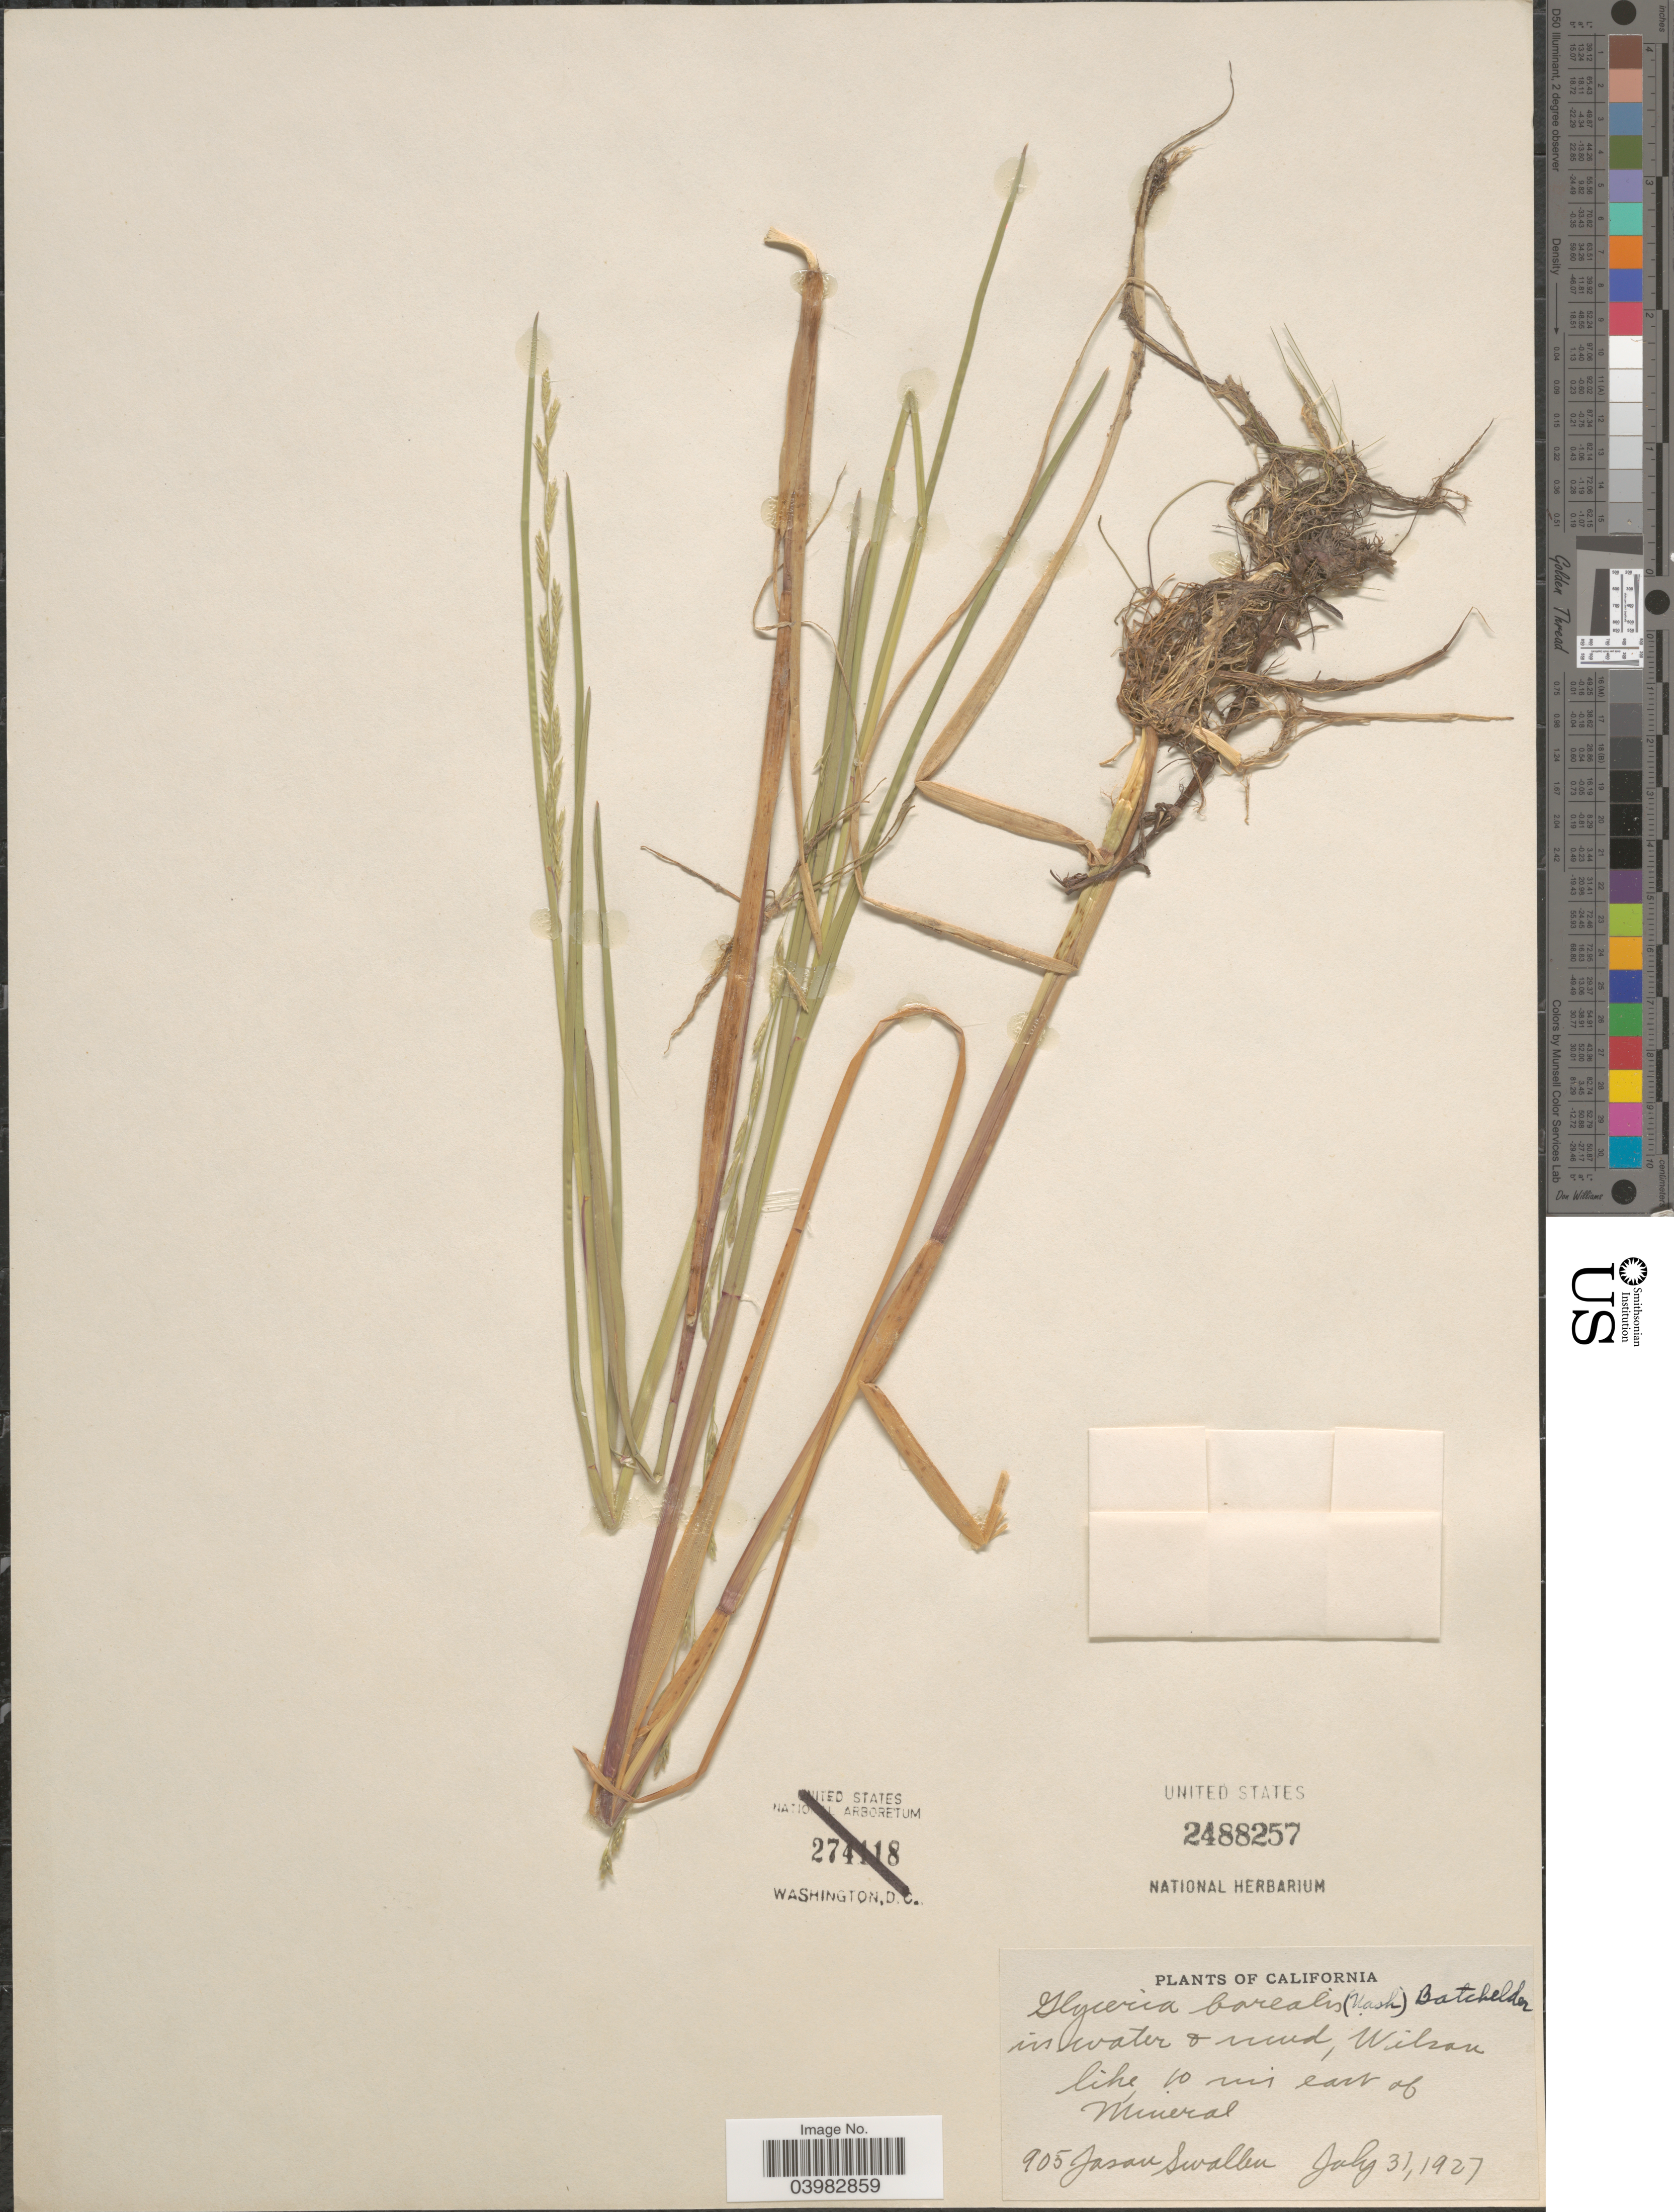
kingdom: Plantae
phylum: Tracheophyta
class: Liliopsida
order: Poales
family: Poaceae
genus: Glyceria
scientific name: Glyceria borealis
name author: (Nash) Batchelder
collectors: J. R. Swallen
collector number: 905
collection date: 1927-07-31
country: United States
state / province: California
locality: Wilson like 10 mi east of Mineral.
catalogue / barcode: US 2488257